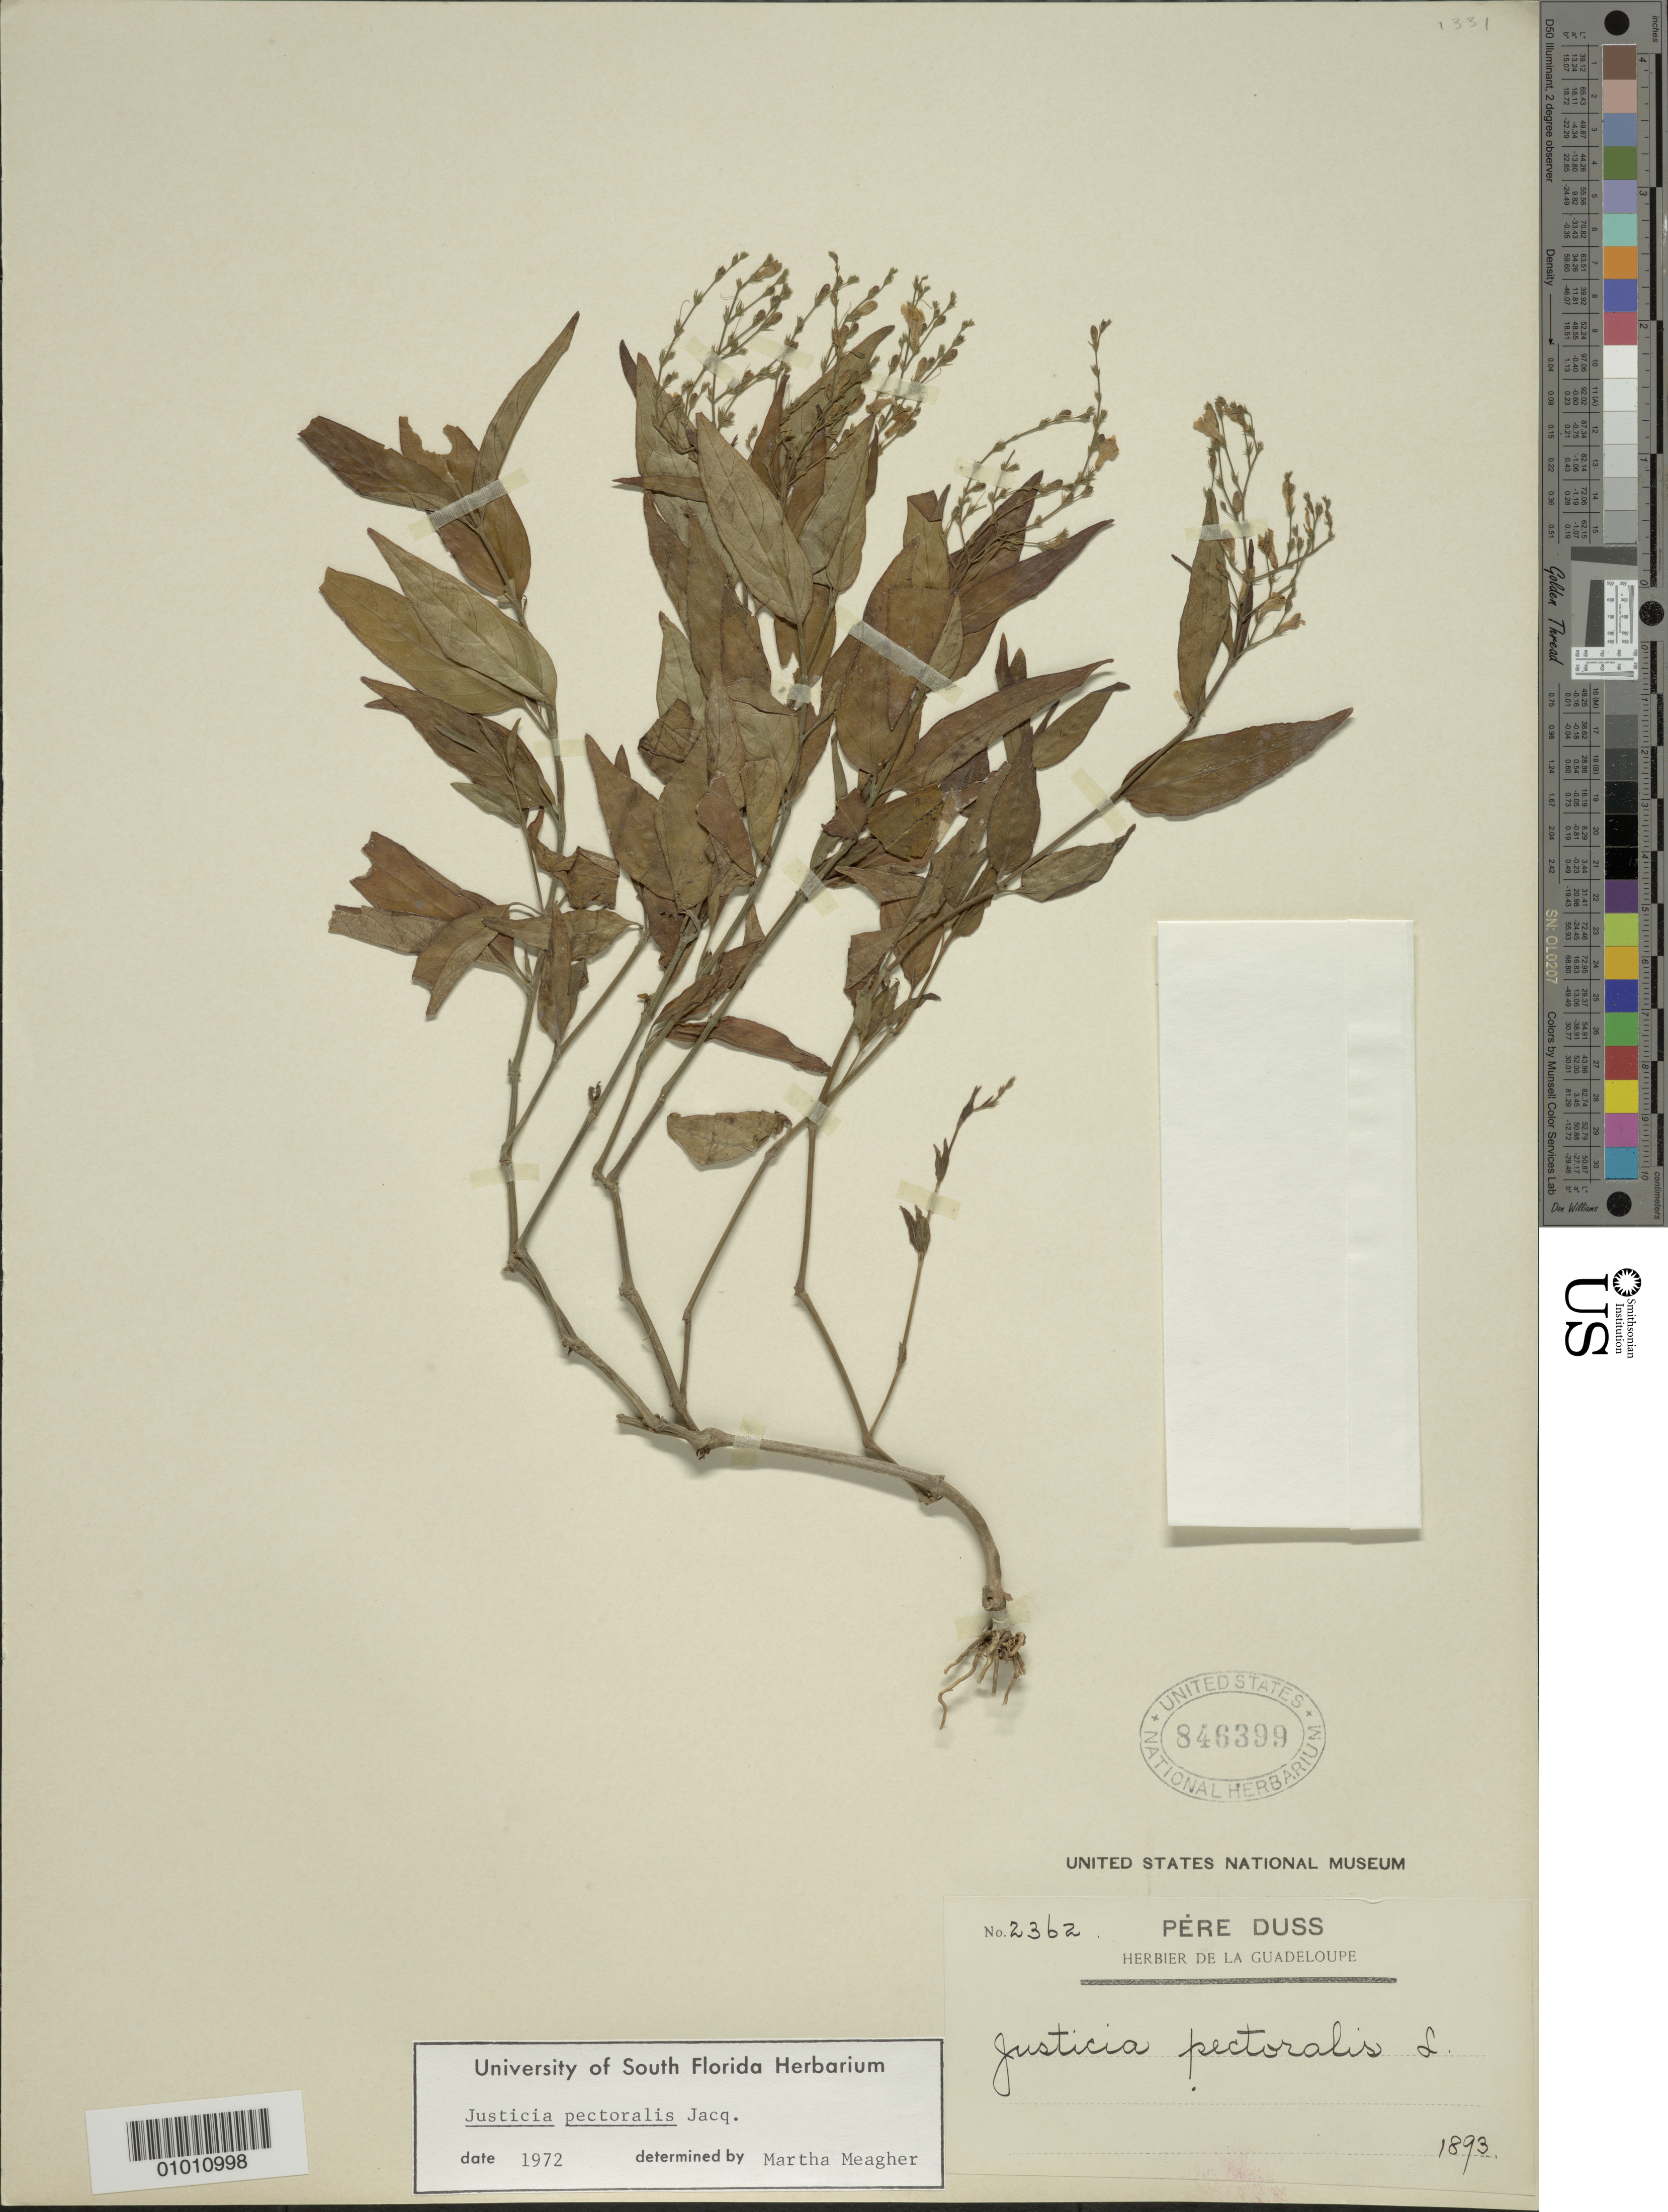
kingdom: Plantae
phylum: Tracheophyta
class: Magnoliopsida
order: Lamiales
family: Acanthaceae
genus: Justicia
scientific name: Justicia pectoralis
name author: Jacq.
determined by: Meagher, M.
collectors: Père Duss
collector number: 2362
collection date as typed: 1893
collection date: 1893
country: Guadeloupe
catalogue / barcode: US 846399